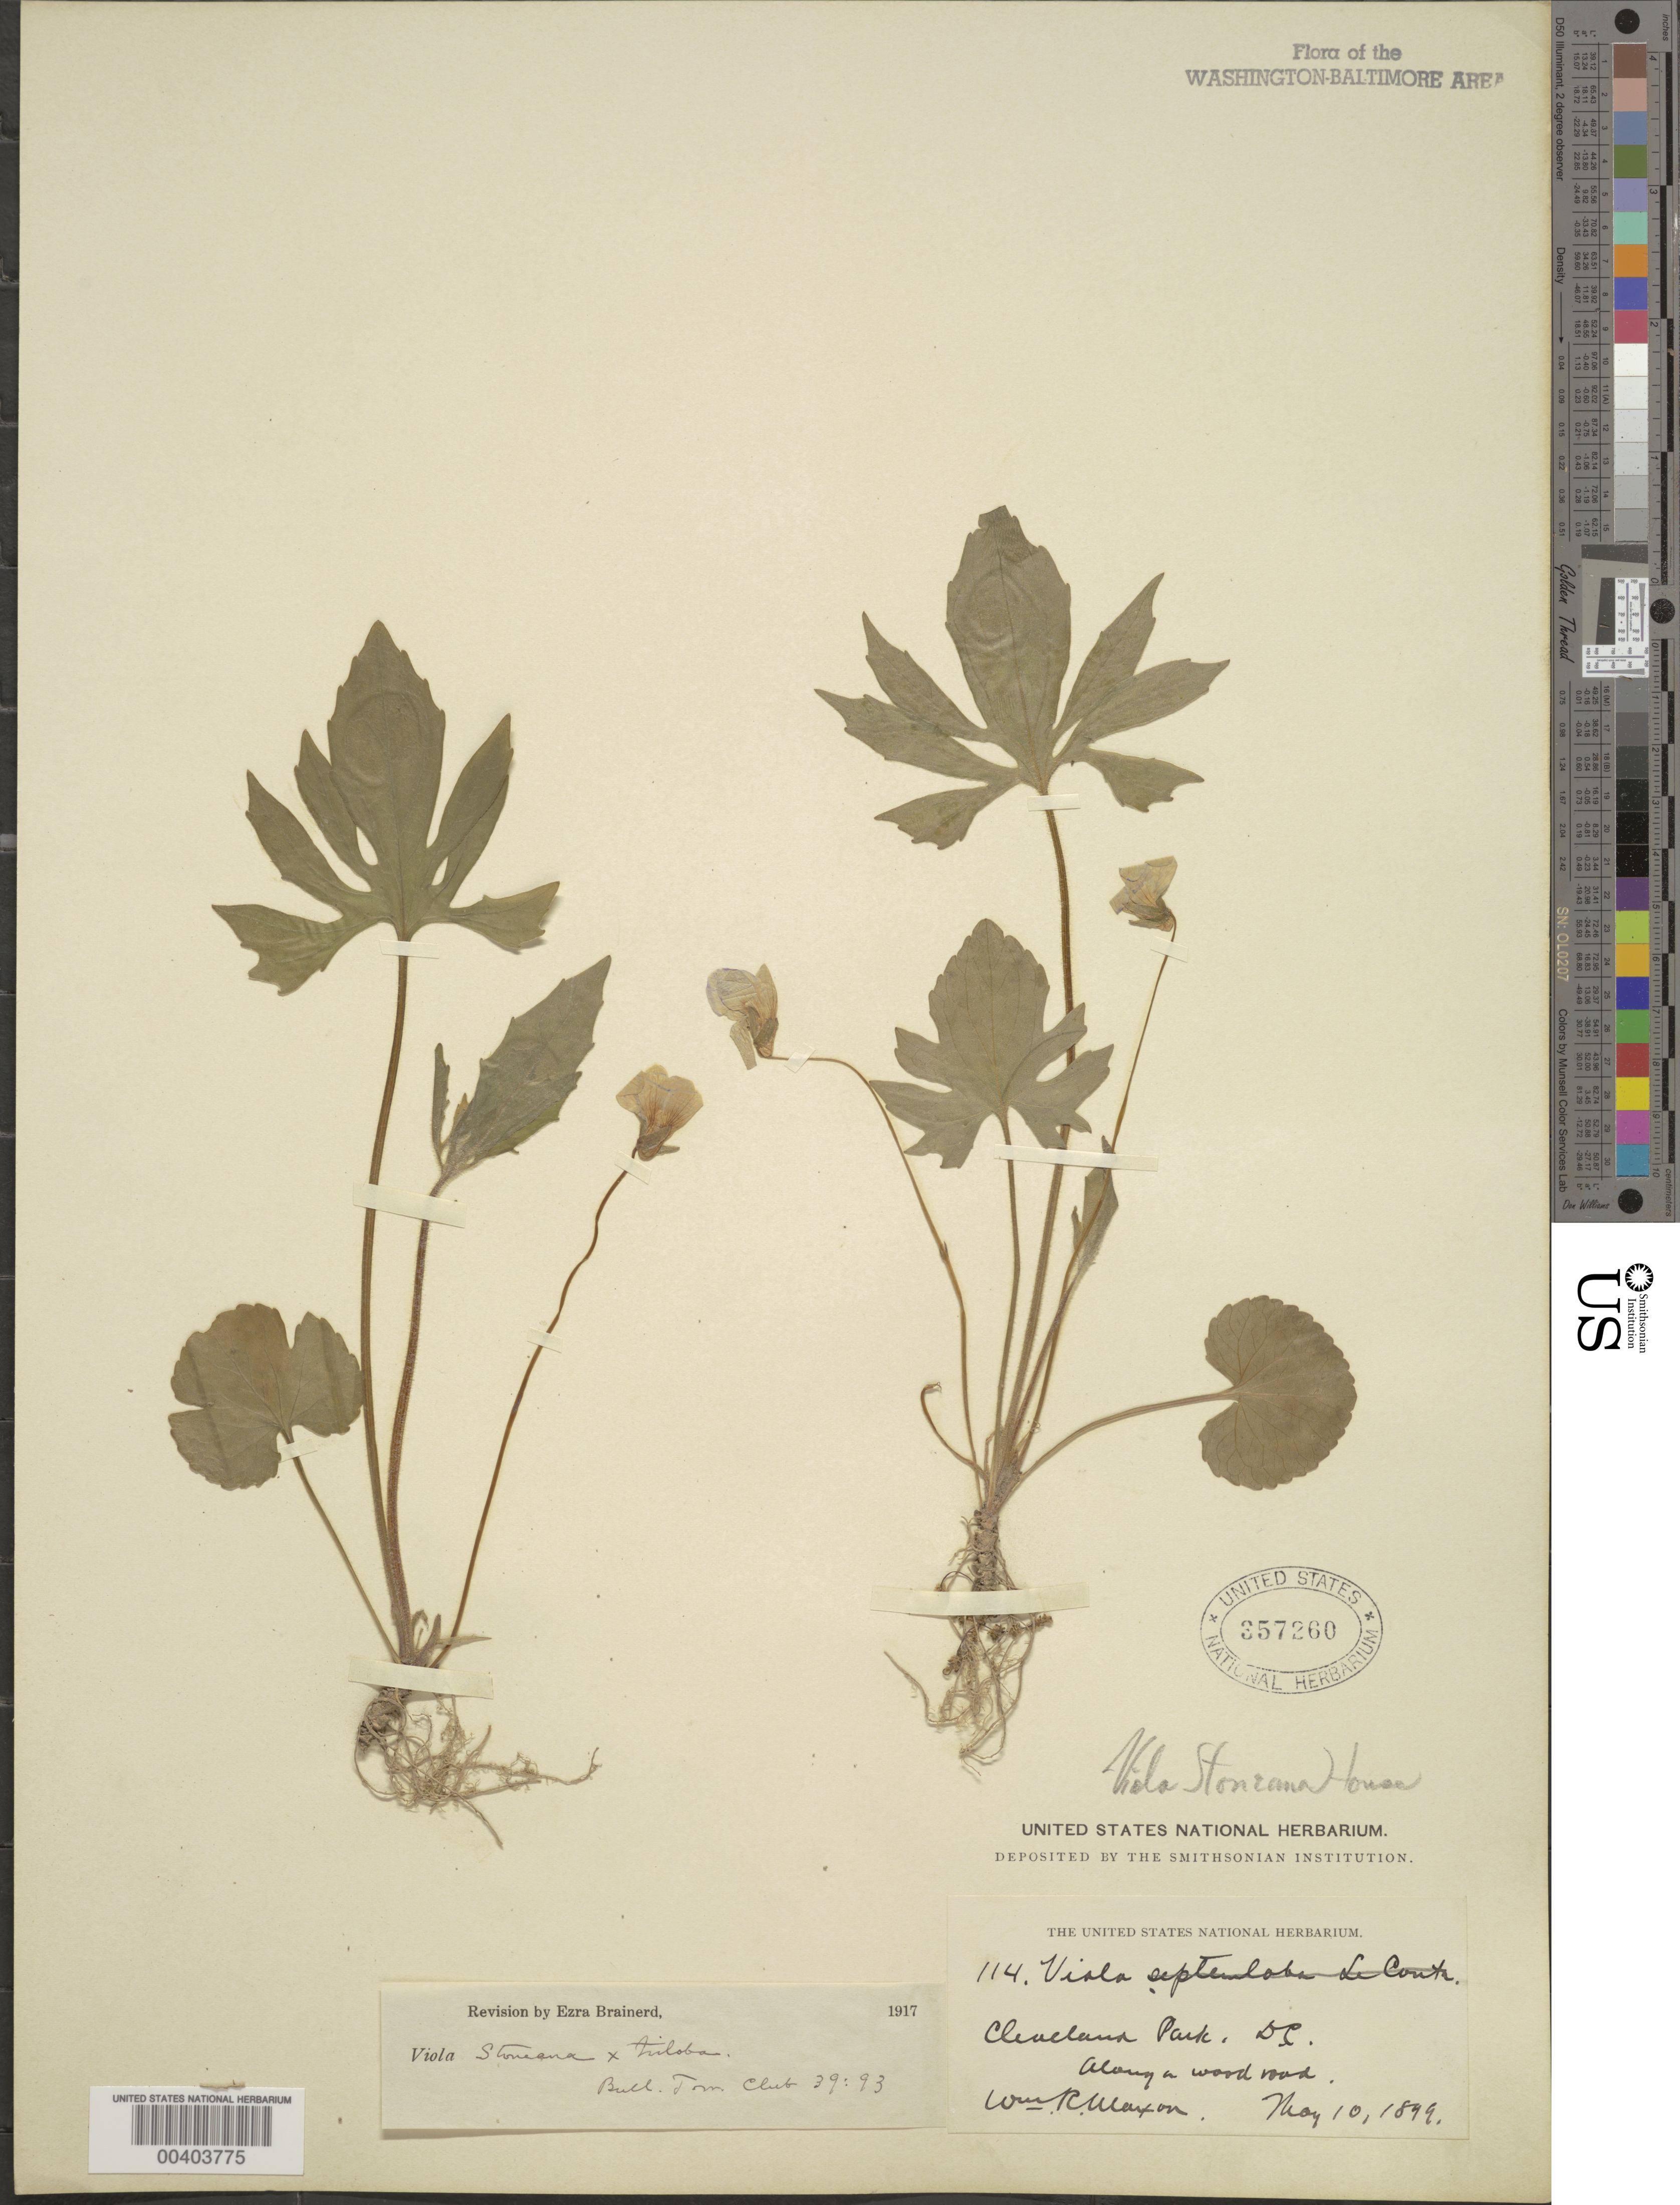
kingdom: Plantae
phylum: Tracheophyta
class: Magnoliopsida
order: Malpighiales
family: Violaceae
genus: Viola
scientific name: Viola palmata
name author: L.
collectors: W. R. Maxon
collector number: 114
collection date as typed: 10 May 1899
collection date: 1899-05-10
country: United States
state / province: District of Columbia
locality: Cleveland Park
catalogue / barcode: US 357260